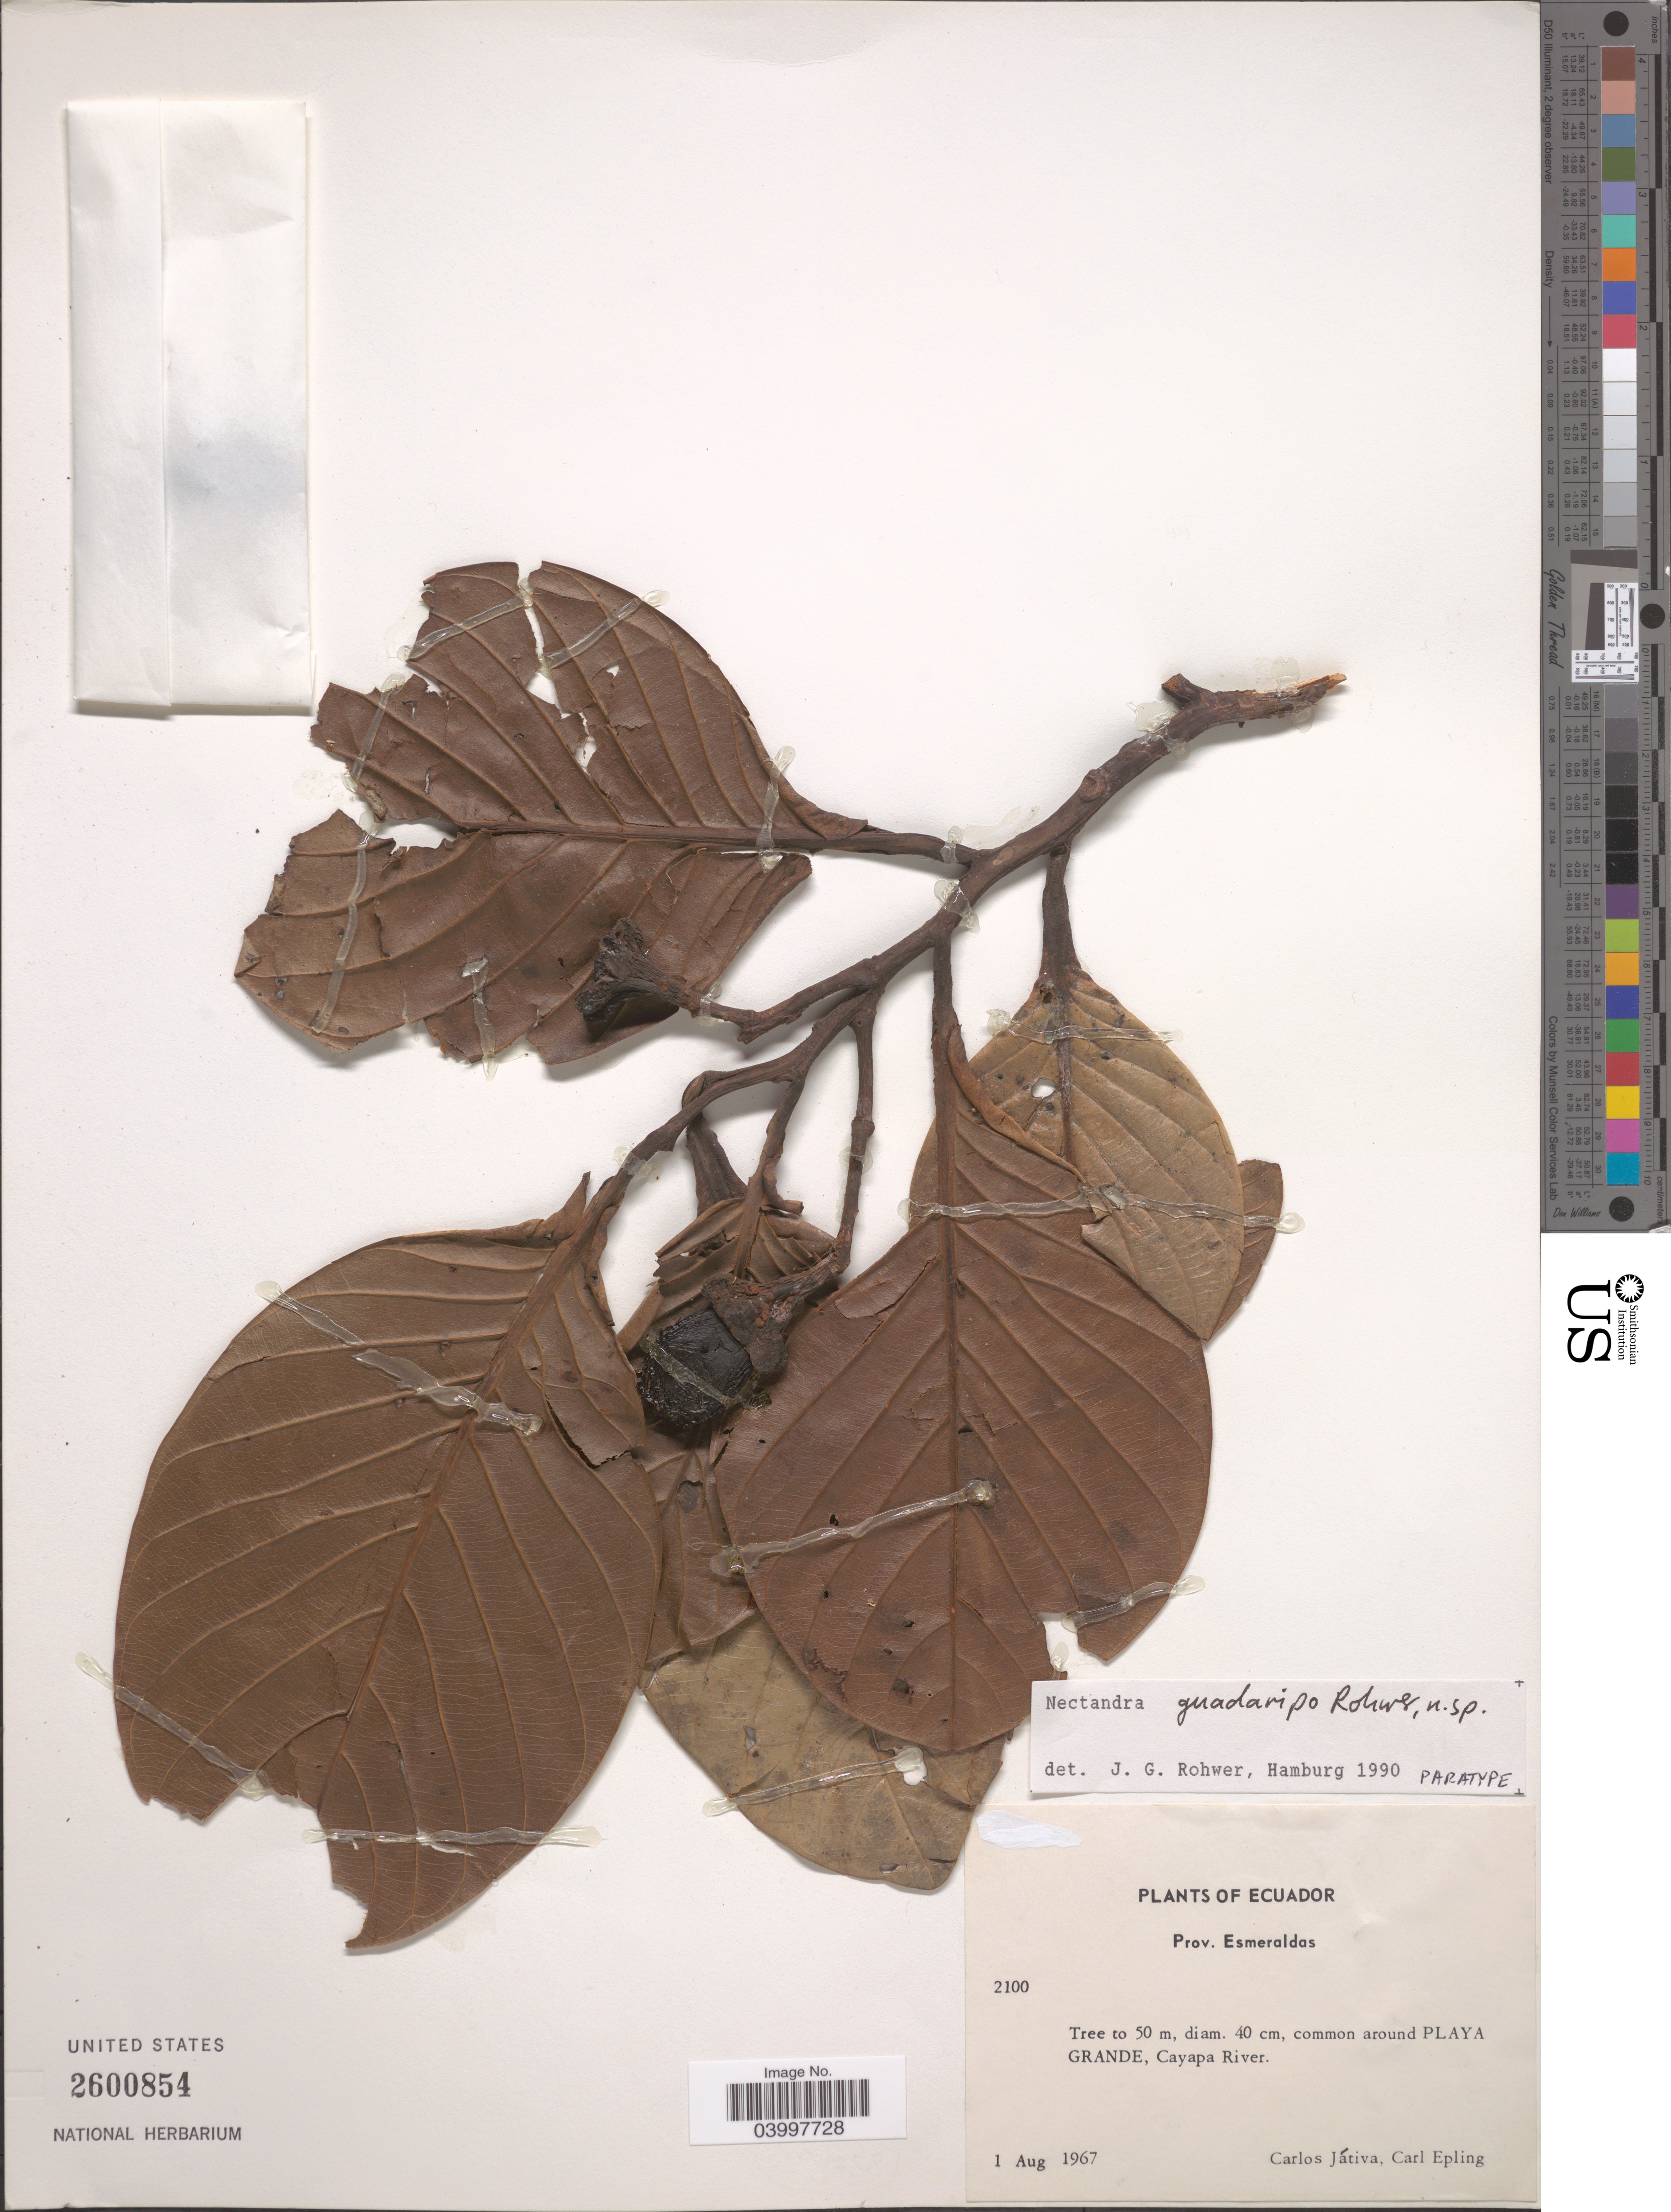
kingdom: Plantae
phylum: Tracheophyta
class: Magnoliopsida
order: Laurales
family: Lauraceae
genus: Nectandra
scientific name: Nectandra guadaripo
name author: Rohwer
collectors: C. D. Játiva & C. C. Epling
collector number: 2100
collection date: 1967-08-01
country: Ecuador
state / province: Esmeraldas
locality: Common around Playa Grande, Cayapa River.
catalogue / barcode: US 2600854